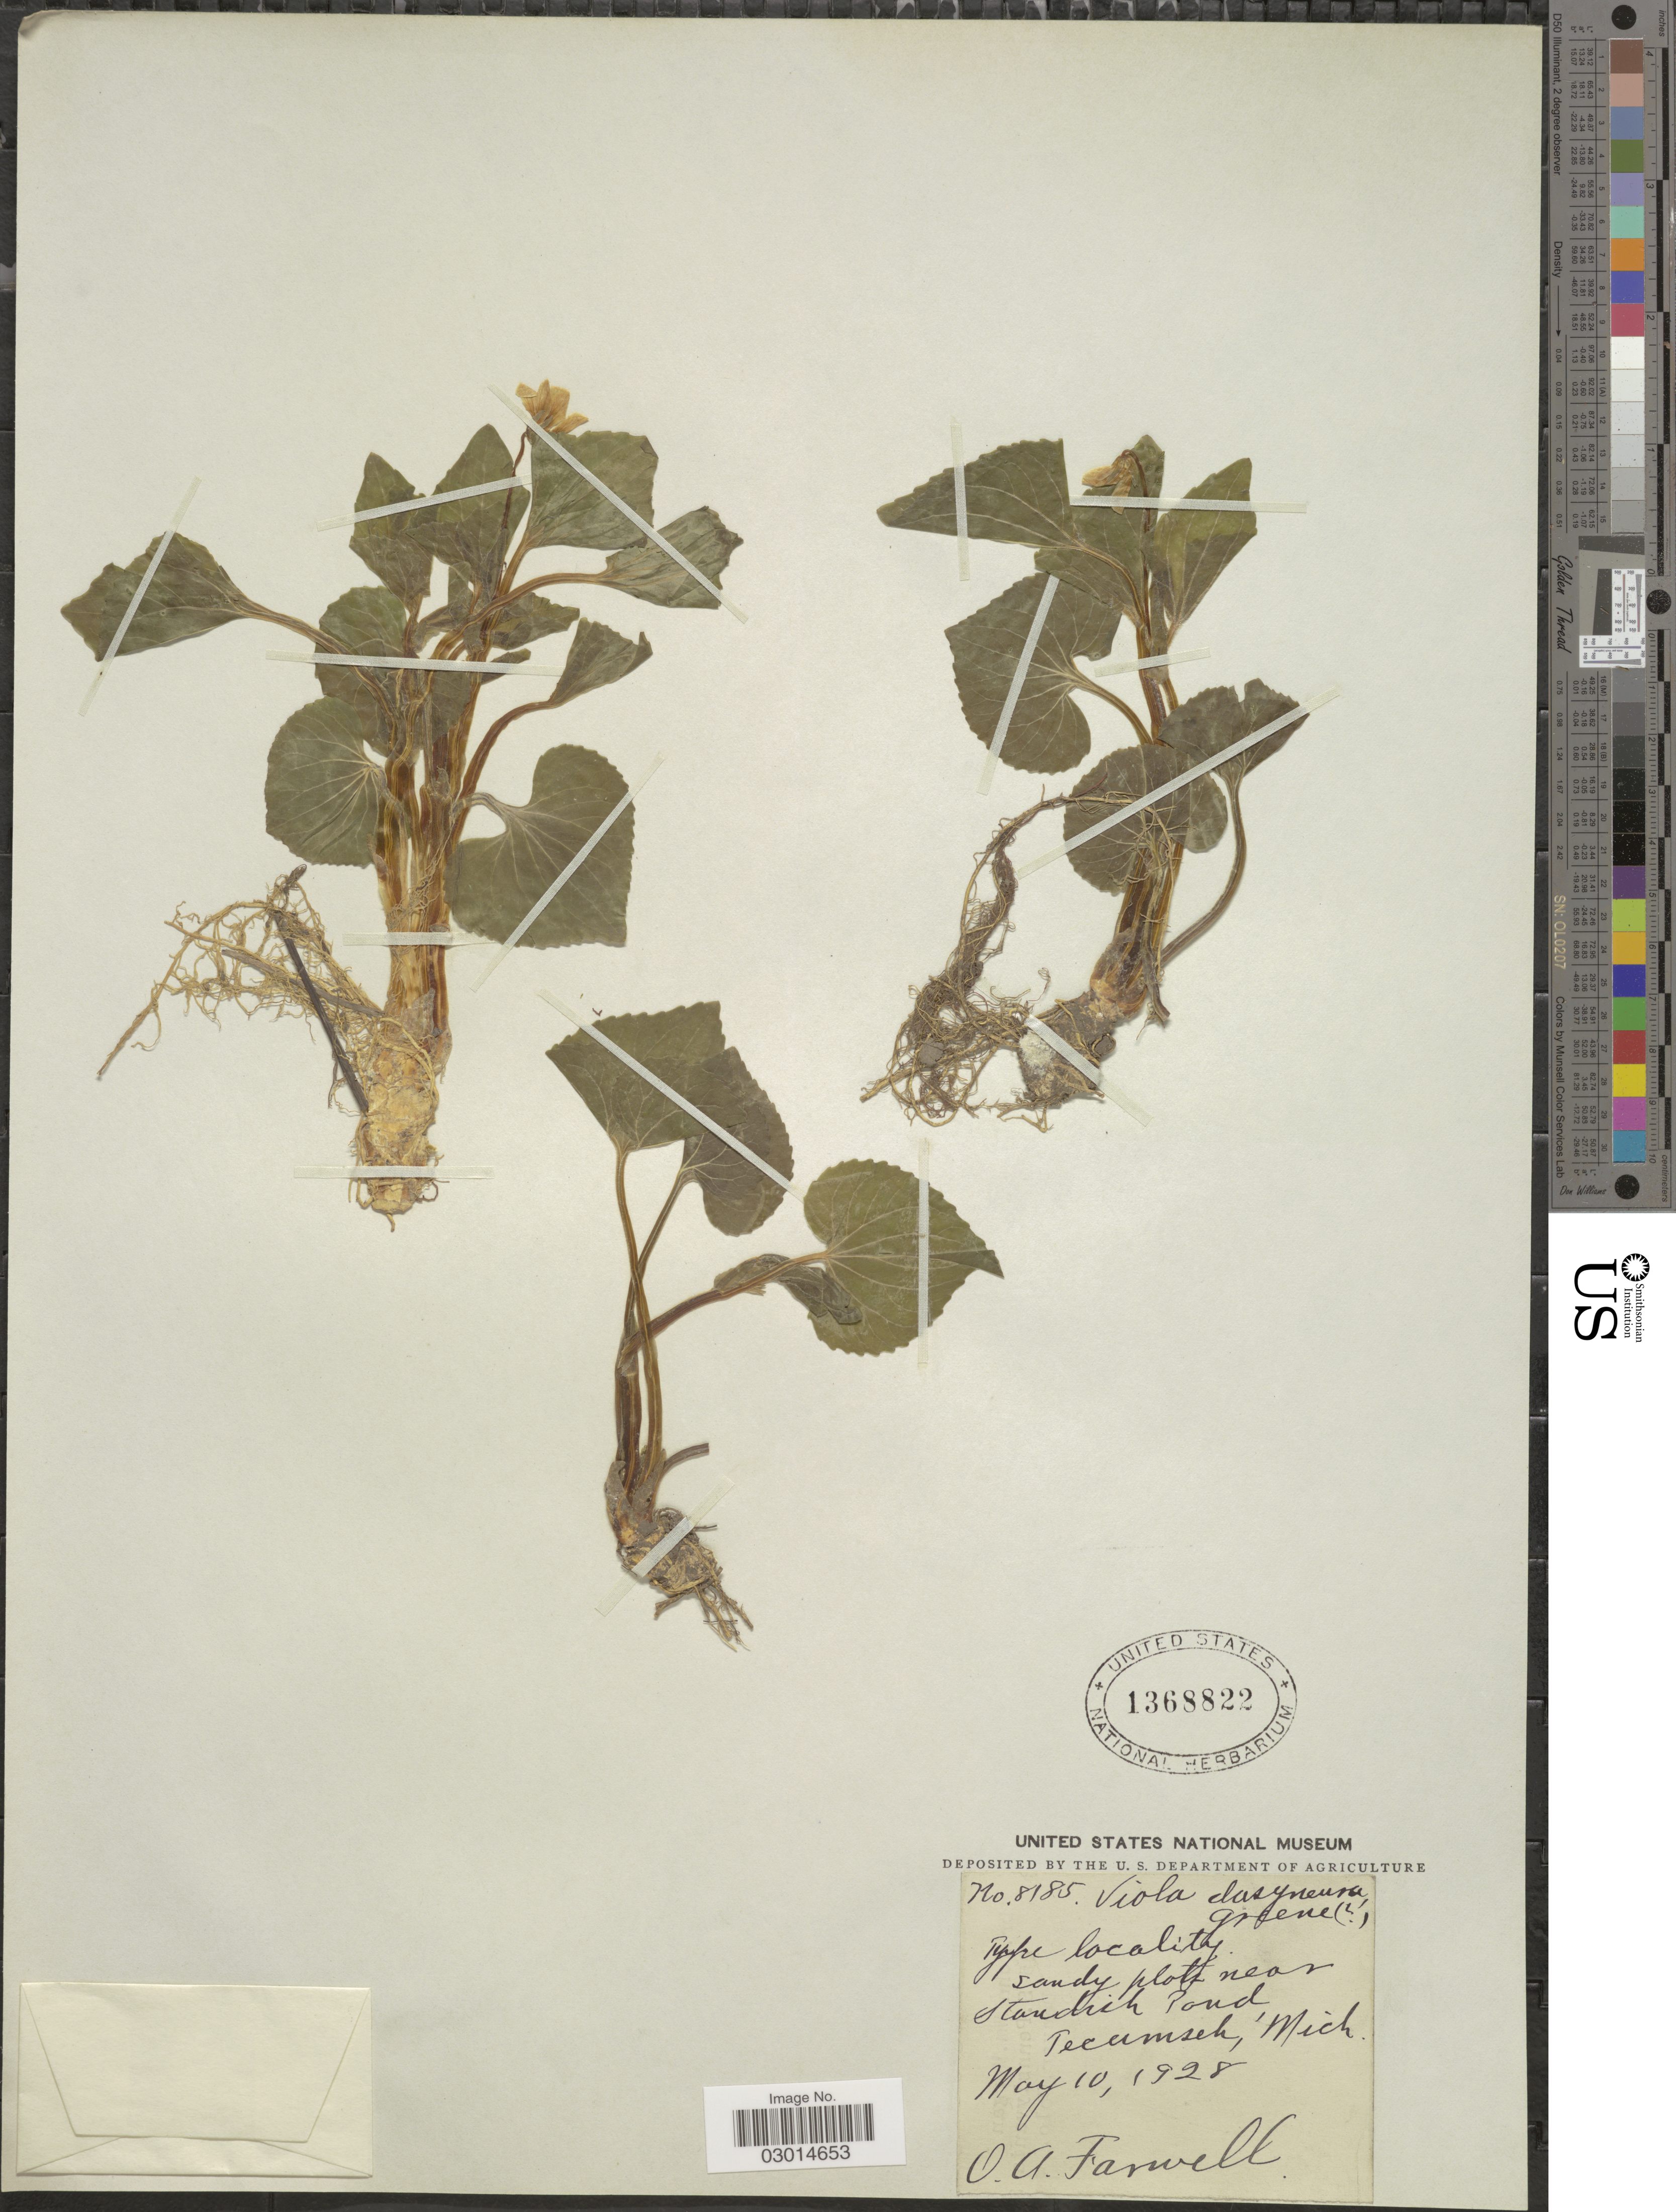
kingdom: Plantae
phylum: Tracheophyta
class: Magnoliopsida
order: Malpighiales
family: Violaceae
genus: Viola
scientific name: Viola dasyneura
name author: Greene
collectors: O. Farwell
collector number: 8185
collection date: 1928-05-10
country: United States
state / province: Michigan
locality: Sandy plot near Standich Pond, Tecumseh.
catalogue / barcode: US 1368822